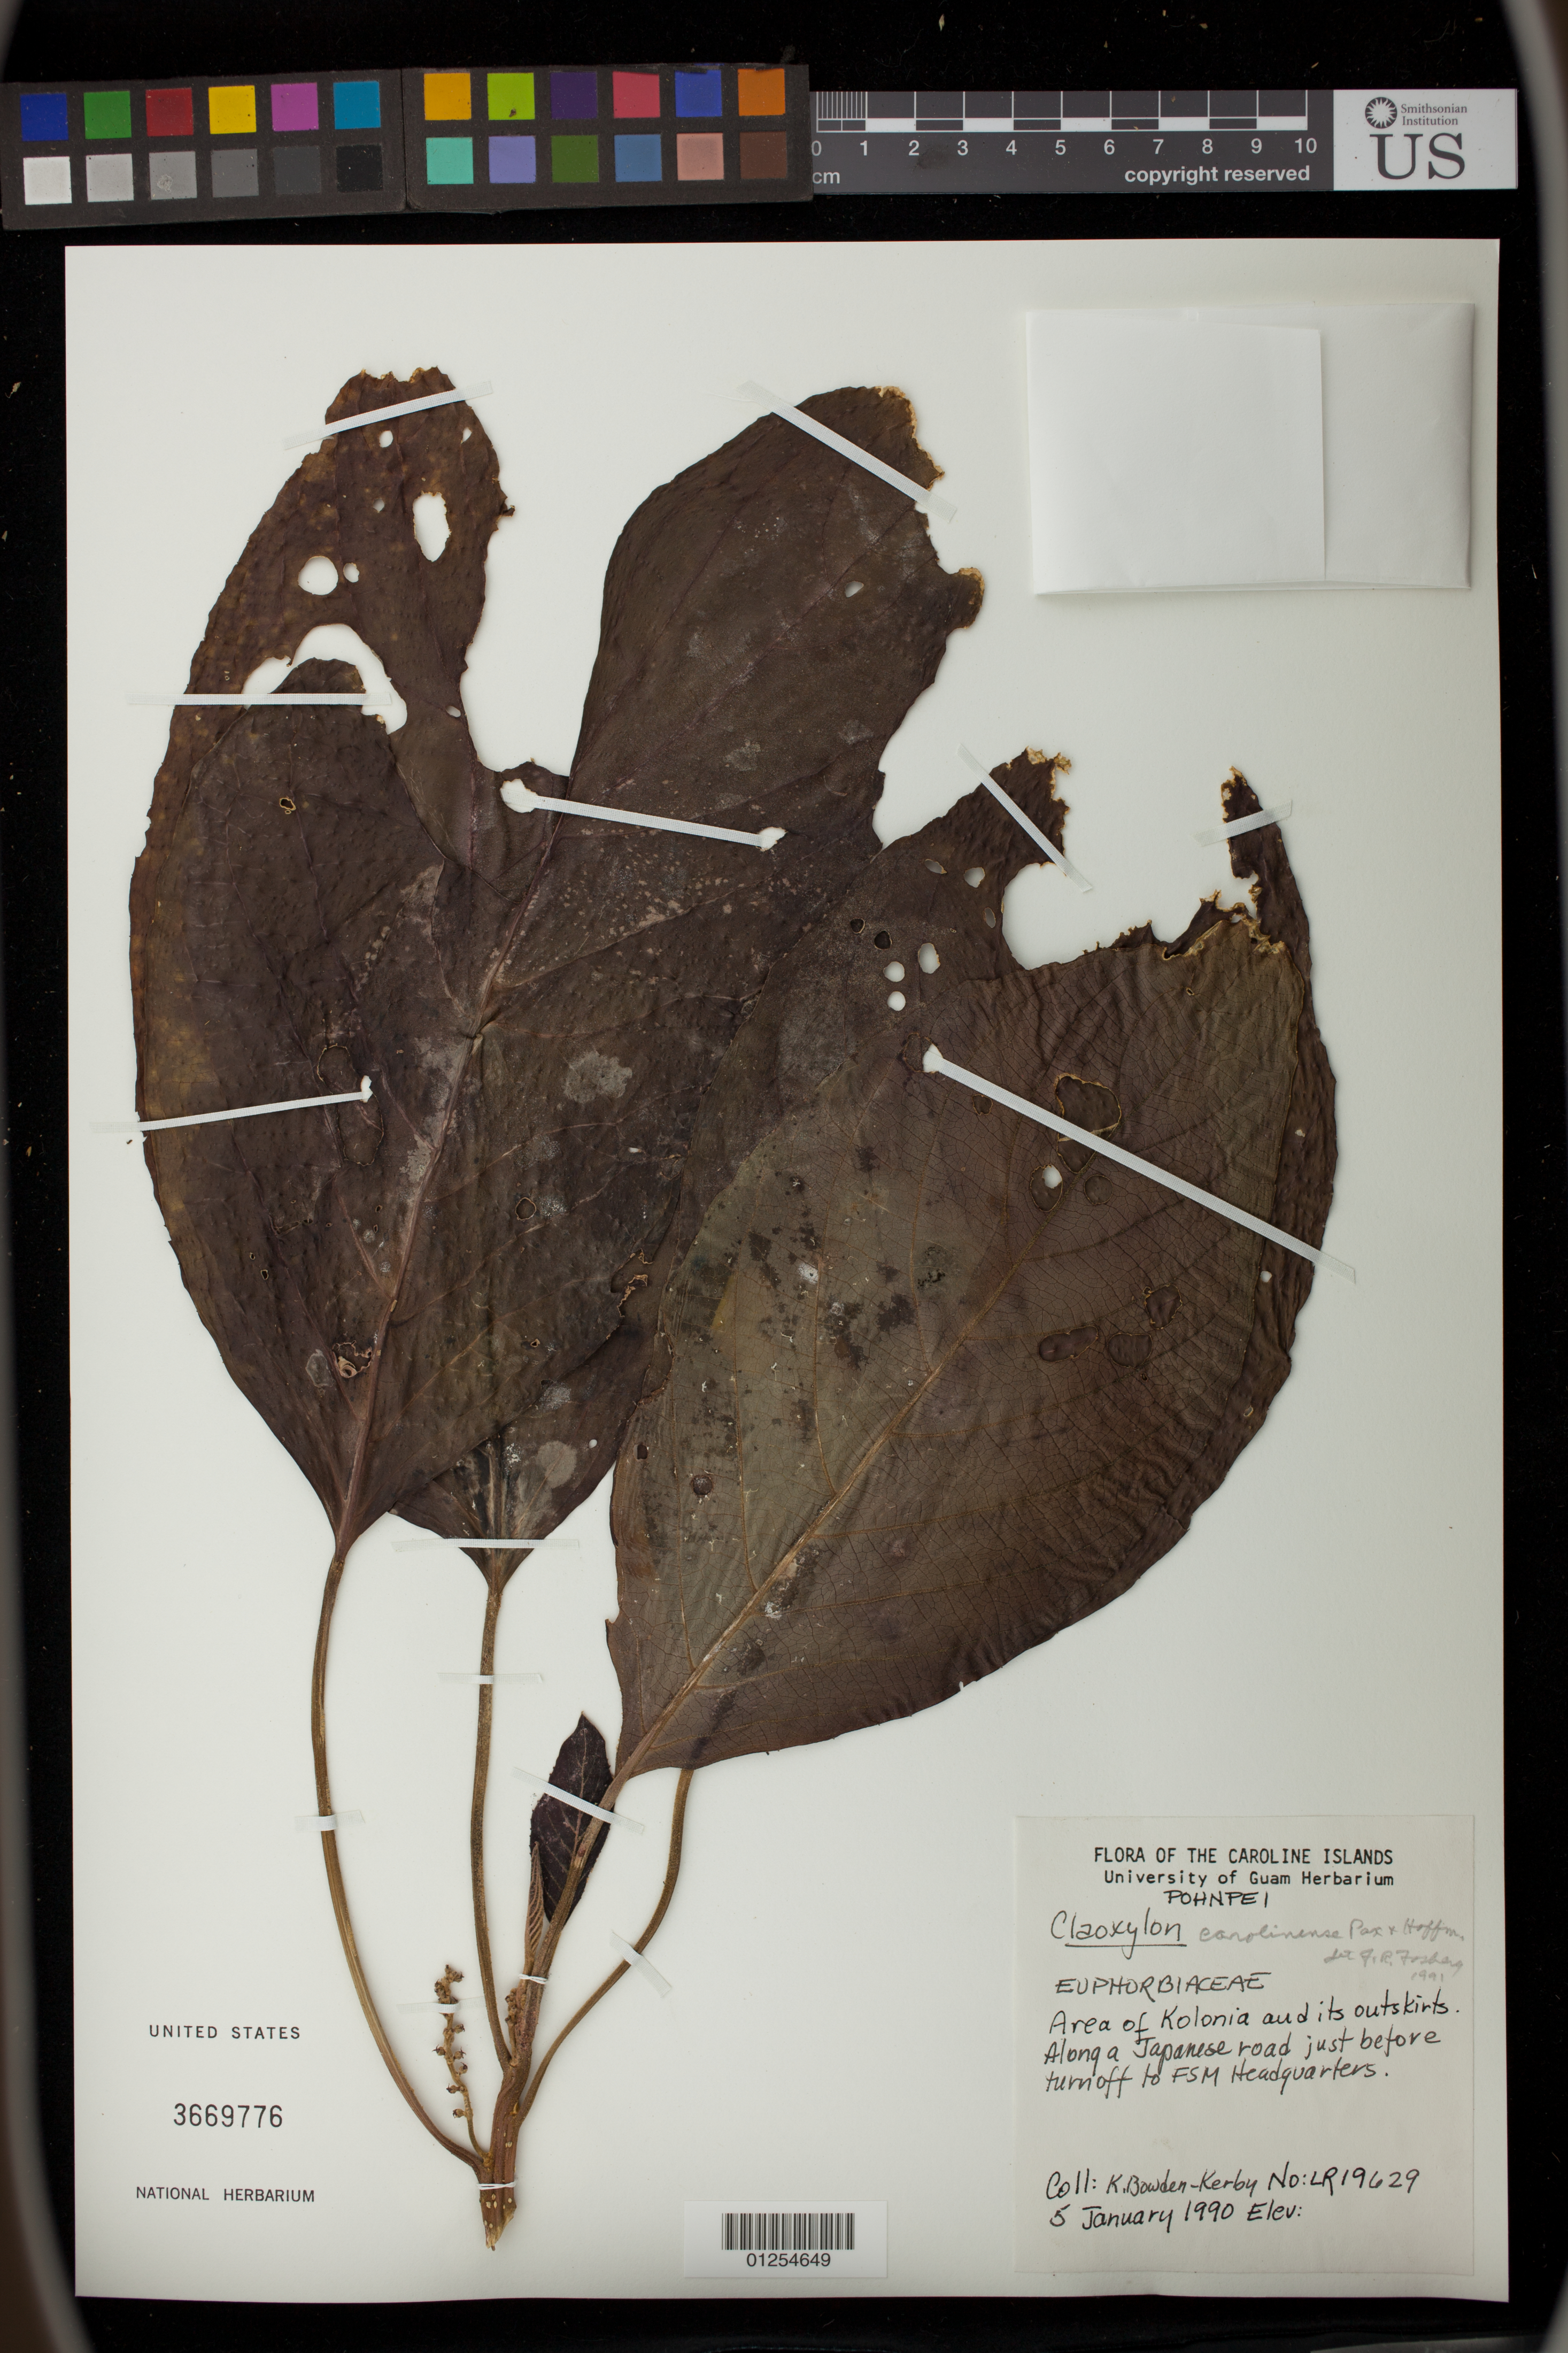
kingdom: Plantae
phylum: Tracheophyta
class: Magnoliopsida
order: Malpighiales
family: Euphorbiaceae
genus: Claoxylon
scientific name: Claoxylon carolinianum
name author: Pax & K. Hoffm.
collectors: K. Bowden-Kerby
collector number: LR19629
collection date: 1990-01-05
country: Micronesia, Federated States of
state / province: Pohnpei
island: Pohnpei [Ponape]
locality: Area of Kolonia and its outskirts. Along a Japanese road just before turnoff to FSM Headquarters.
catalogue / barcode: US 3669776